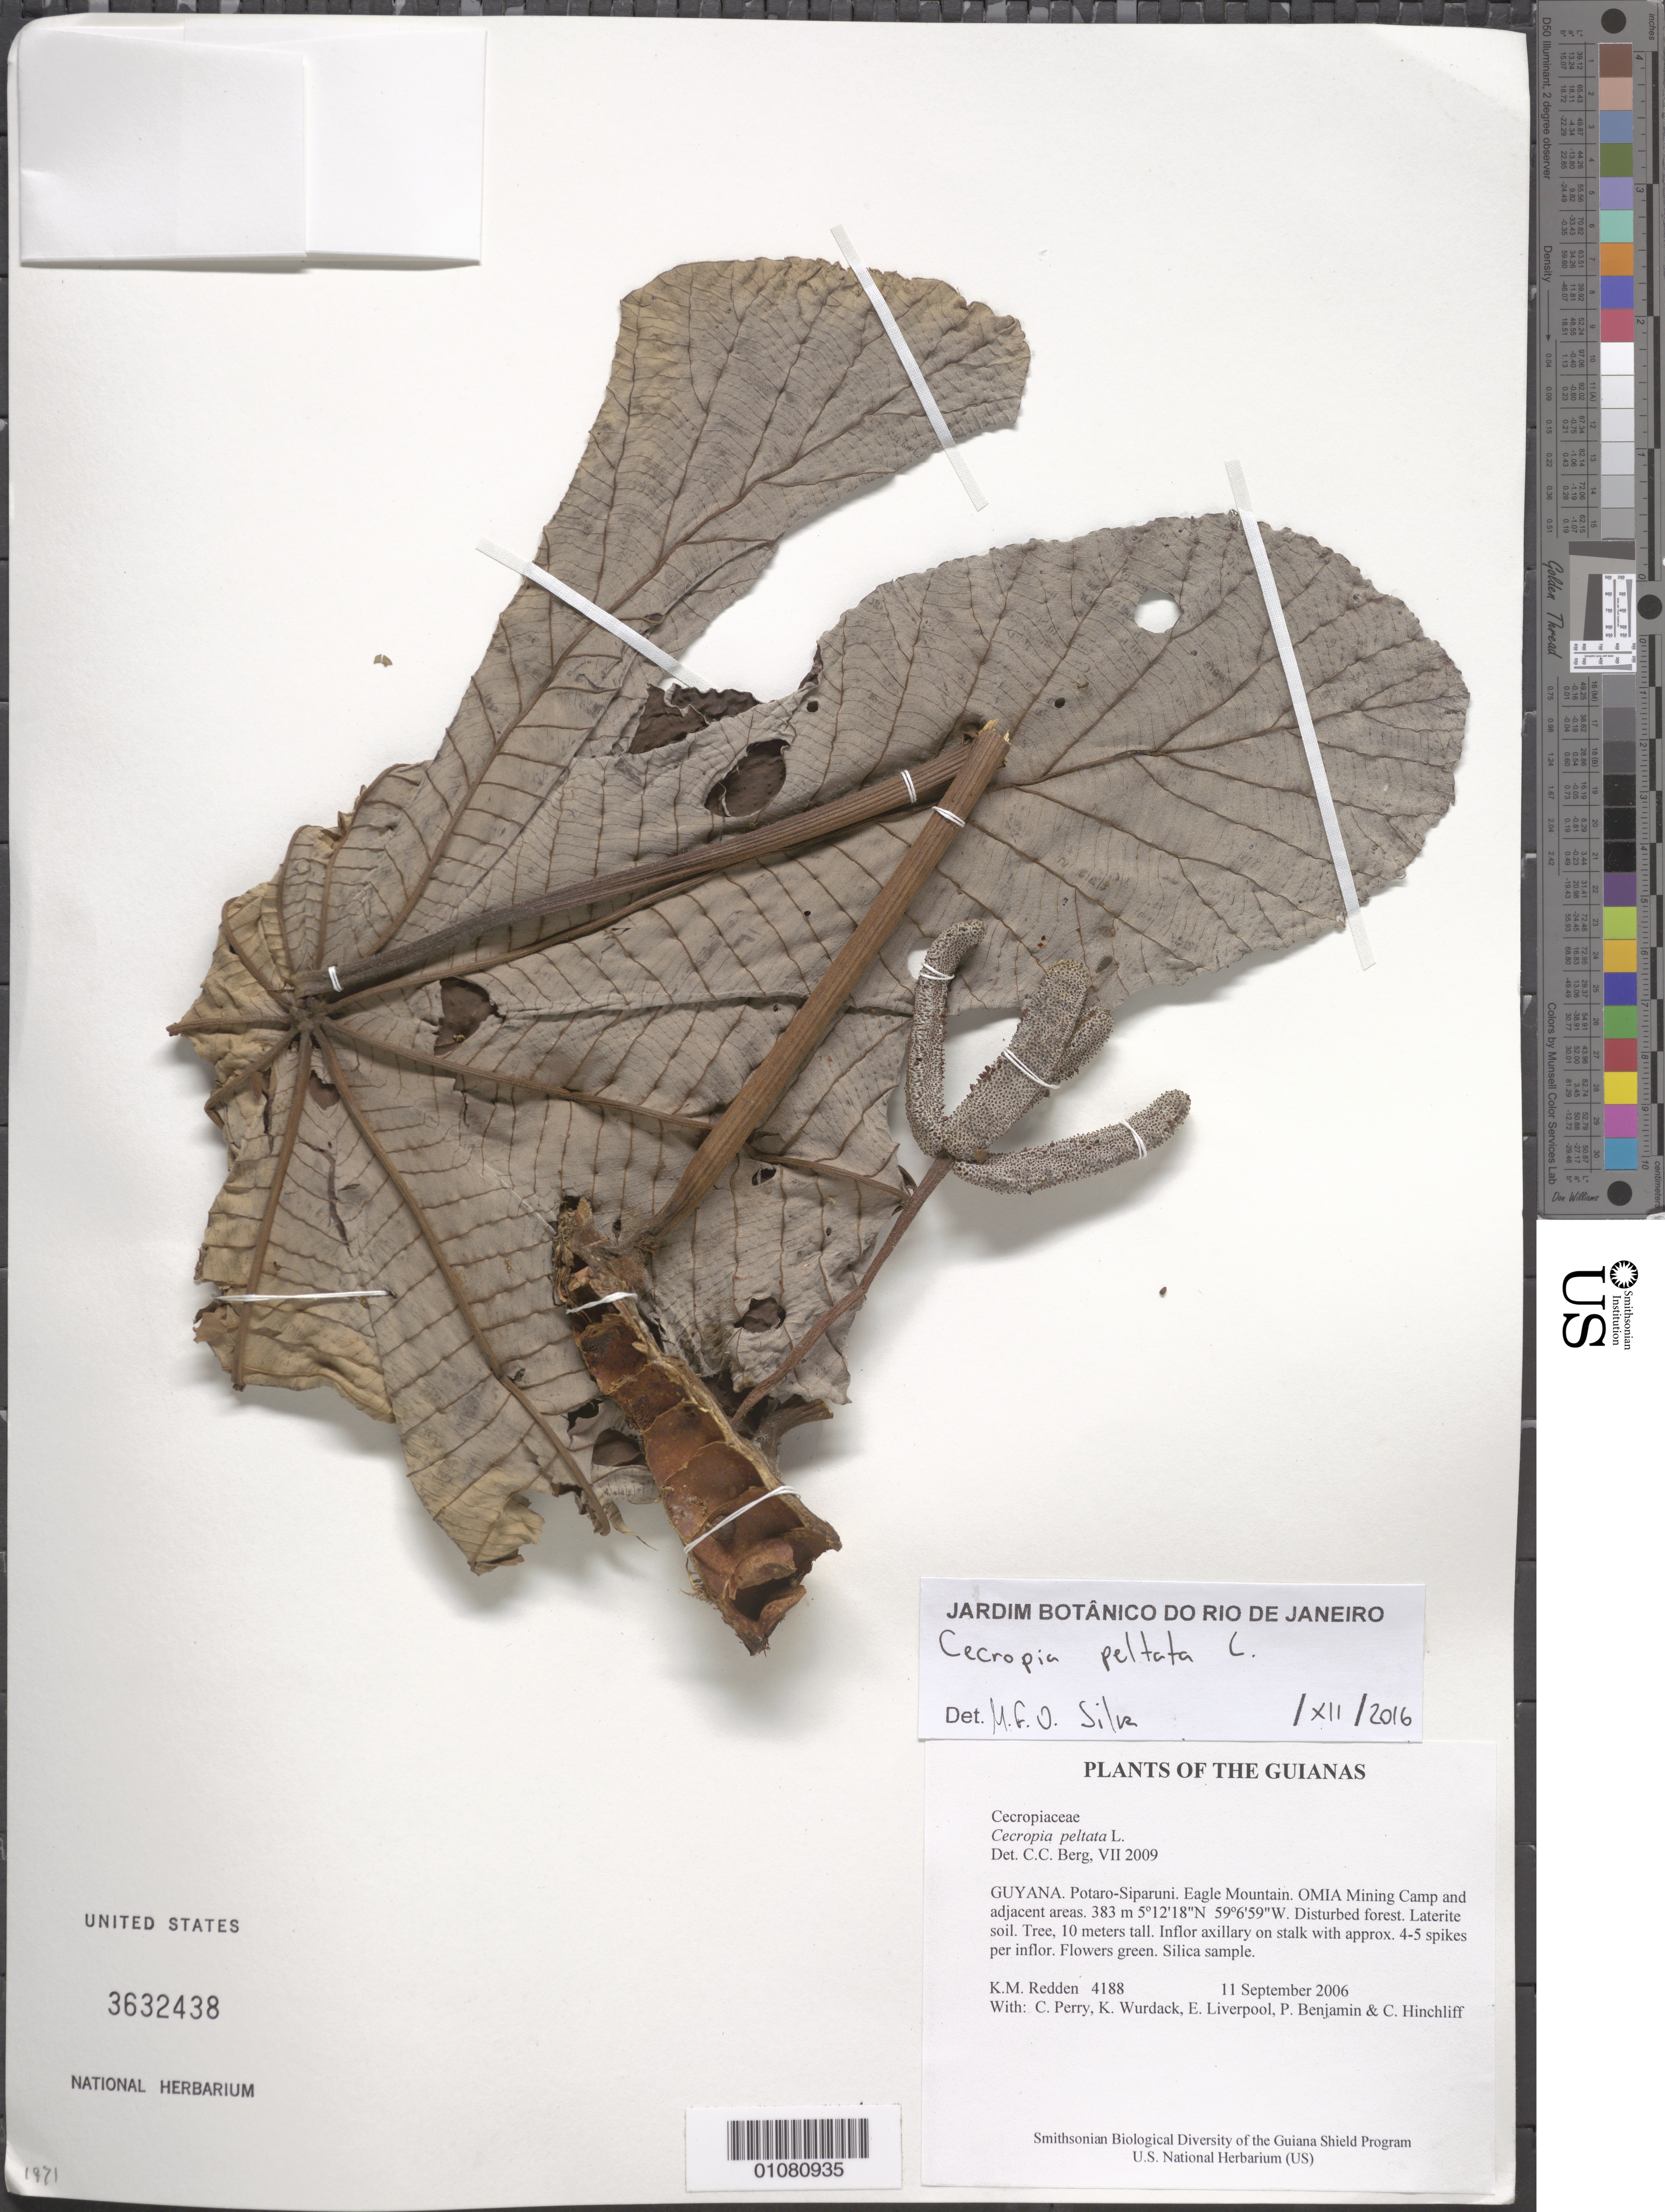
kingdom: Plantae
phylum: Tracheophyta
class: Magnoliopsida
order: Rosales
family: Urticaceae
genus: Cecropia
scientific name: Cecropia peltata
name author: L.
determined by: Berg, C. C.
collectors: K. M. Redden, C. Perry, K. Wurdack, E. Liverpool, P. Benjamin & C. E. Hinchliff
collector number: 4188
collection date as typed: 11 September 2006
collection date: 2006-09-11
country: Guyana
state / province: Potaro-Siparuni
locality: Eagle Mountain. OMIA Mining Camp and adjacent areas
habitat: Disturbed forest. Laterite soil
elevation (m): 383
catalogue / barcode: US 3632438